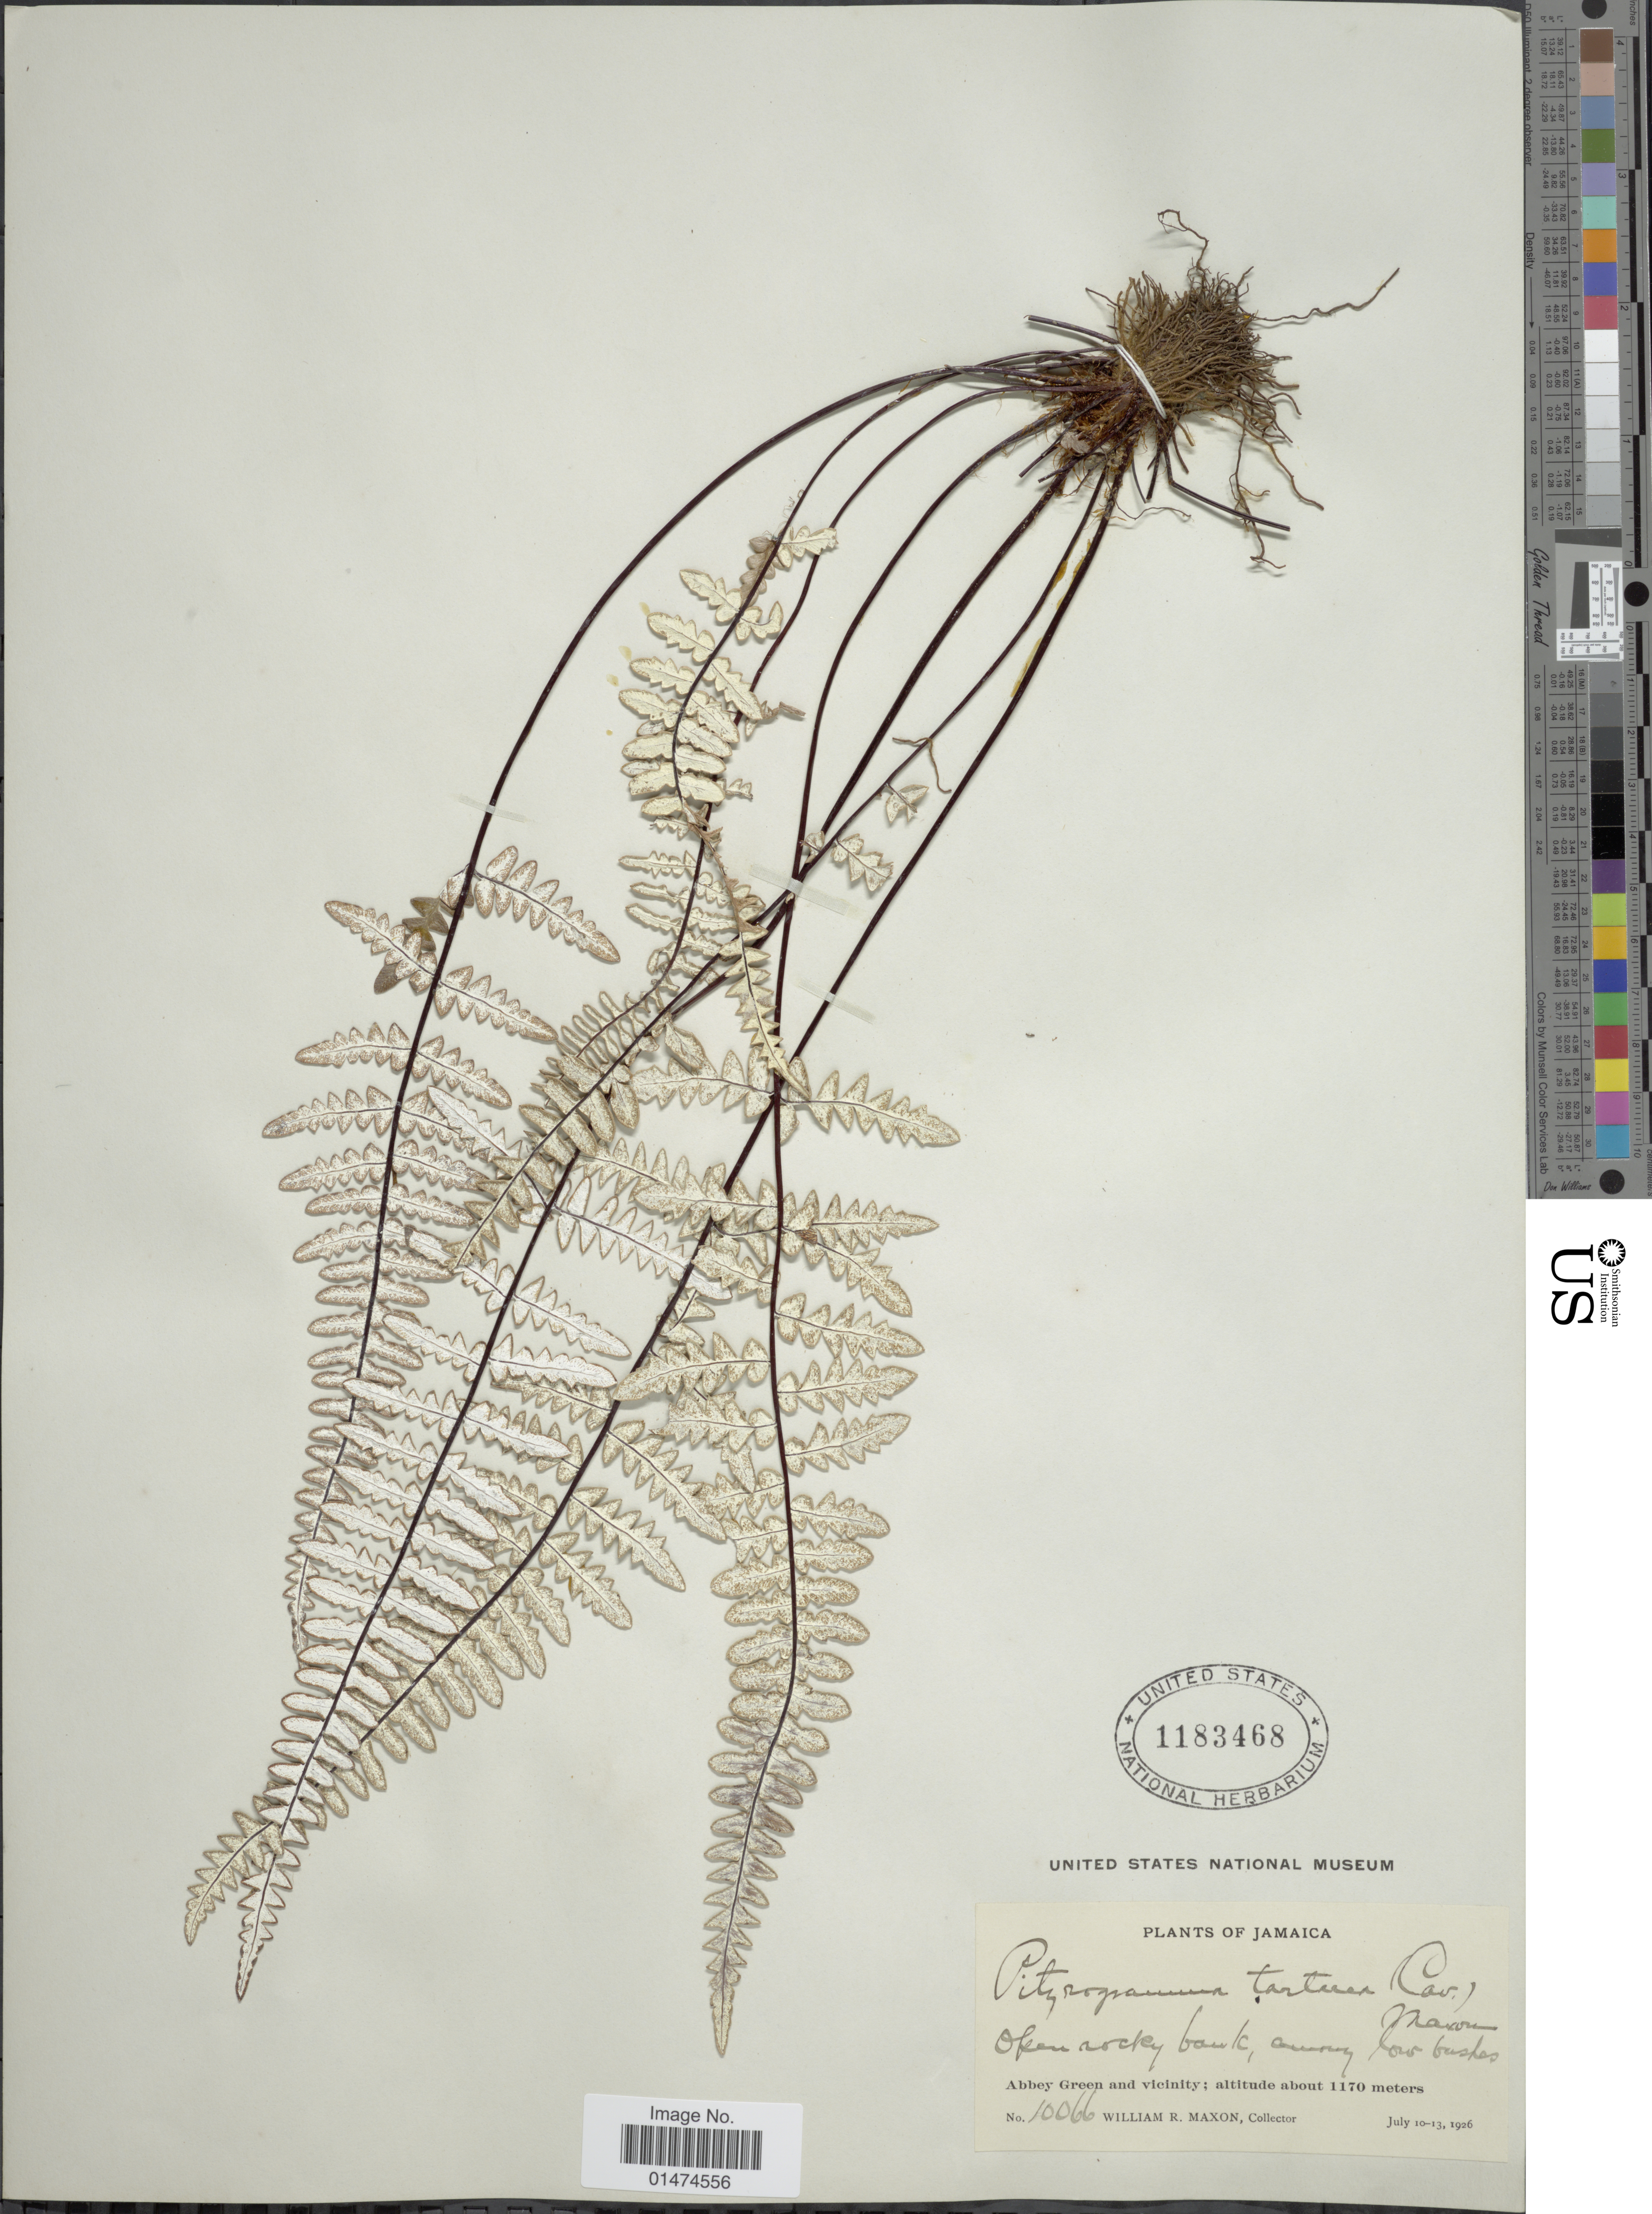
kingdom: Plantae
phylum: Tracheophyta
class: Polypodiopsida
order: Polypodiales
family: Pteridaceae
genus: Pityrogramma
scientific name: Pityrogramma ebenea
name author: (L.) Proctor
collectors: W. R. Maxon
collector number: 10066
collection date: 1926-07-10/1926-07-13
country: Jamaica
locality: Jamaica. Abbey Green and vicinity.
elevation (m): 1170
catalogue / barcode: US 1183468